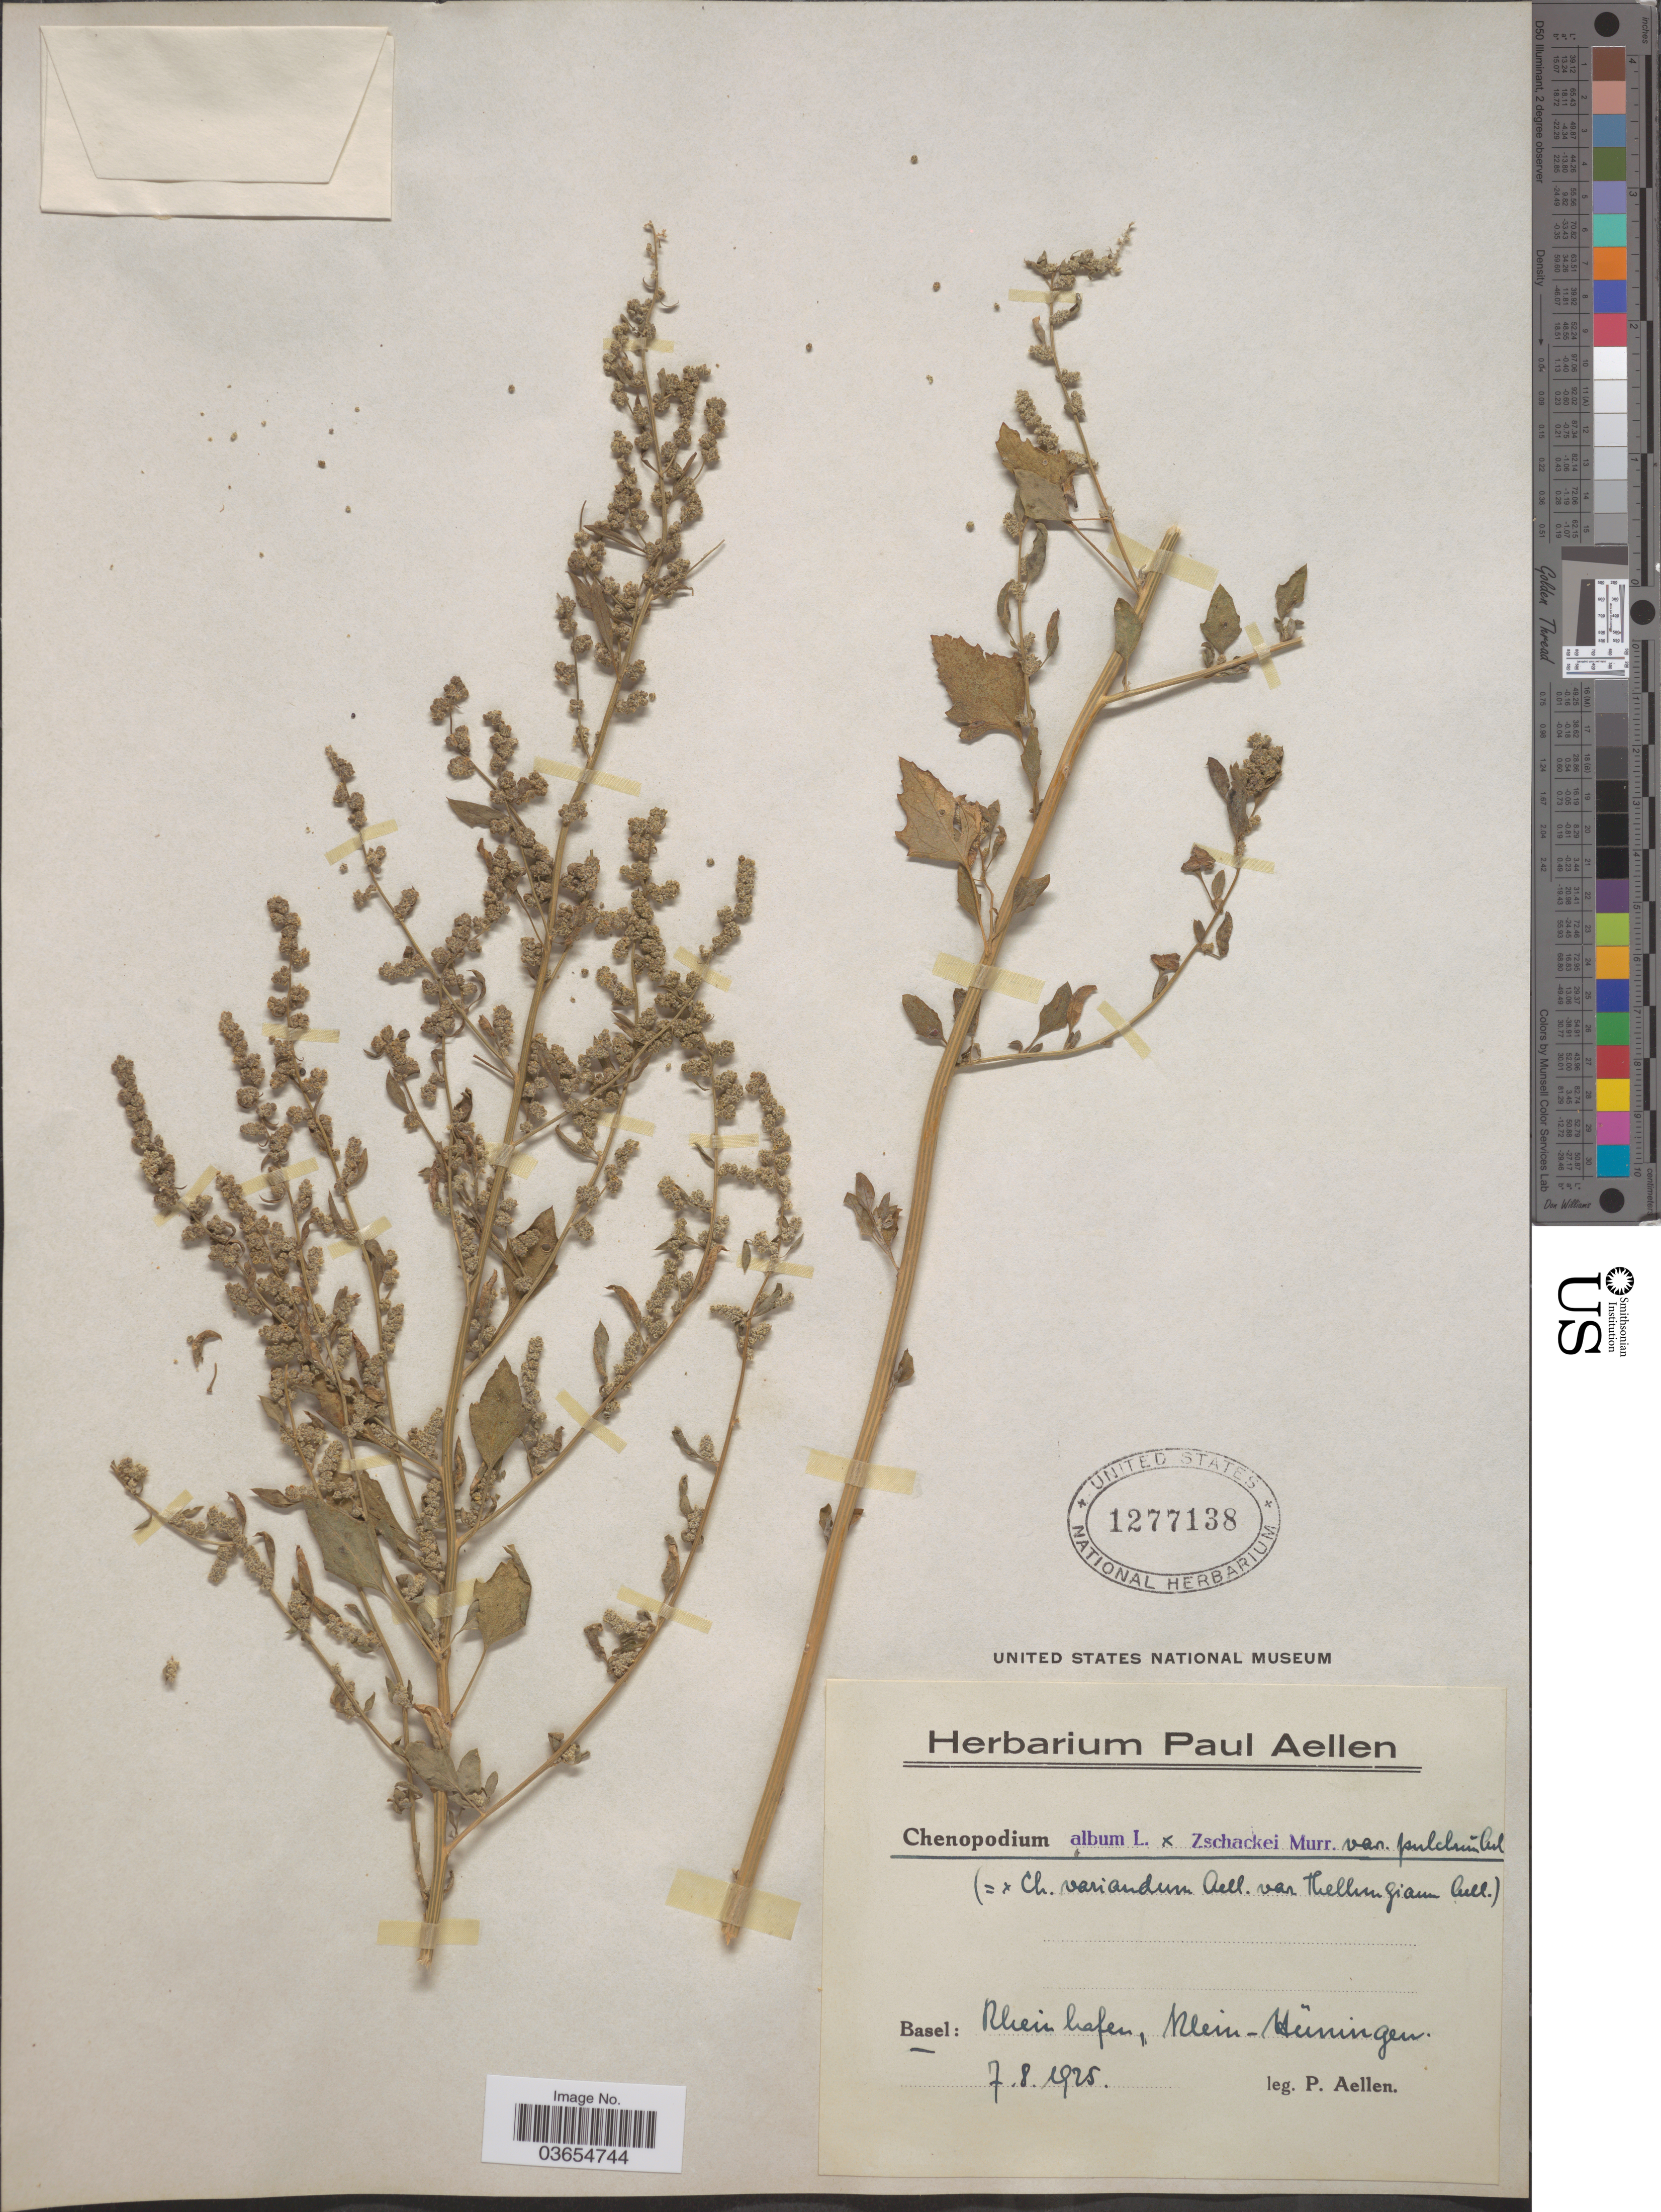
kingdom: Plantae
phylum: Tracheophyta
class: Magnoliopsida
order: Caryophyllales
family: Amaranthaceae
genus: Chenopodium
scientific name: Chenopodium album x C. zschackei Murr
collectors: P. Aellen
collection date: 1925-08-07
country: Switzerland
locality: Basel: Rheinhafen, Klein-Hüningen.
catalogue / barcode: US 1277138